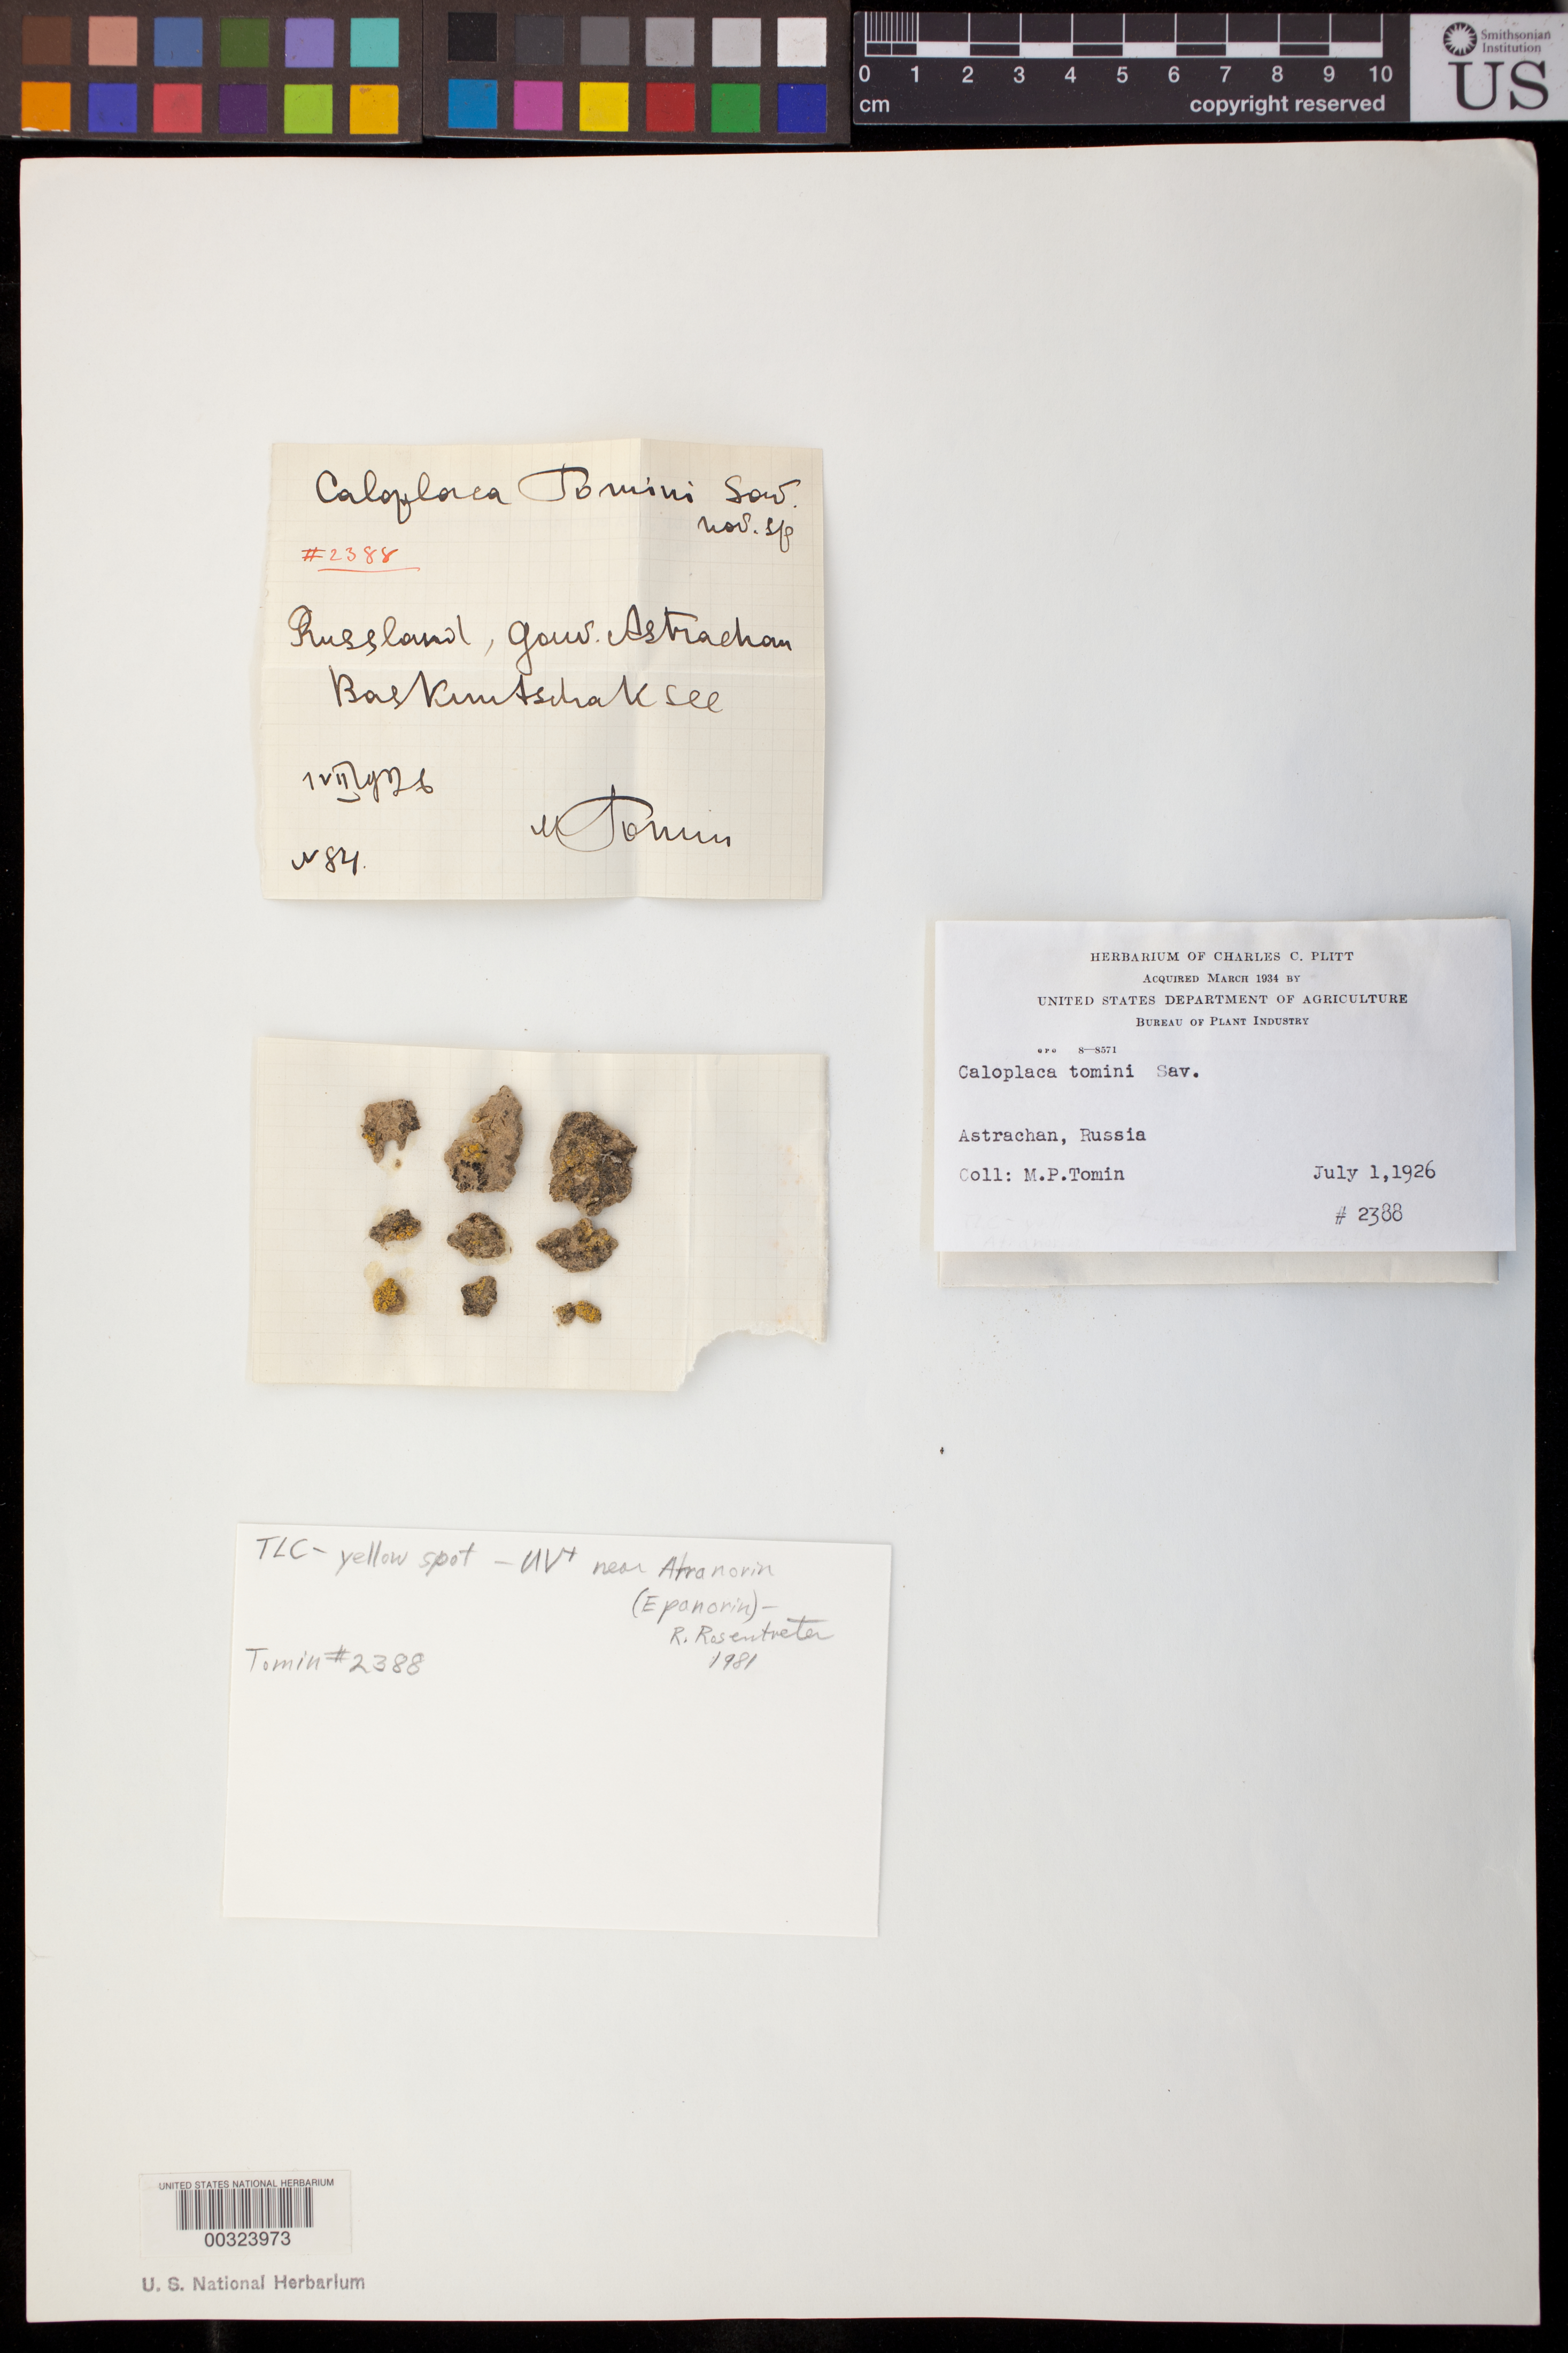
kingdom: Fungi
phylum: Ascomycota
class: Lecanoromycetes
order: Teloschistales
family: Teloschistaceae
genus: Placodium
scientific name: Placodium tominii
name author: Savicz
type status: Type; Possible Type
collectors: M. P. Tomin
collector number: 2388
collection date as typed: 01 Jul 1926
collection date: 1926-07-01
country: Russian Federation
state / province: Astrakhan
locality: Astrachan [Astrakhan], Russia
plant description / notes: Protologue cites Savicz as collector (but other data match)